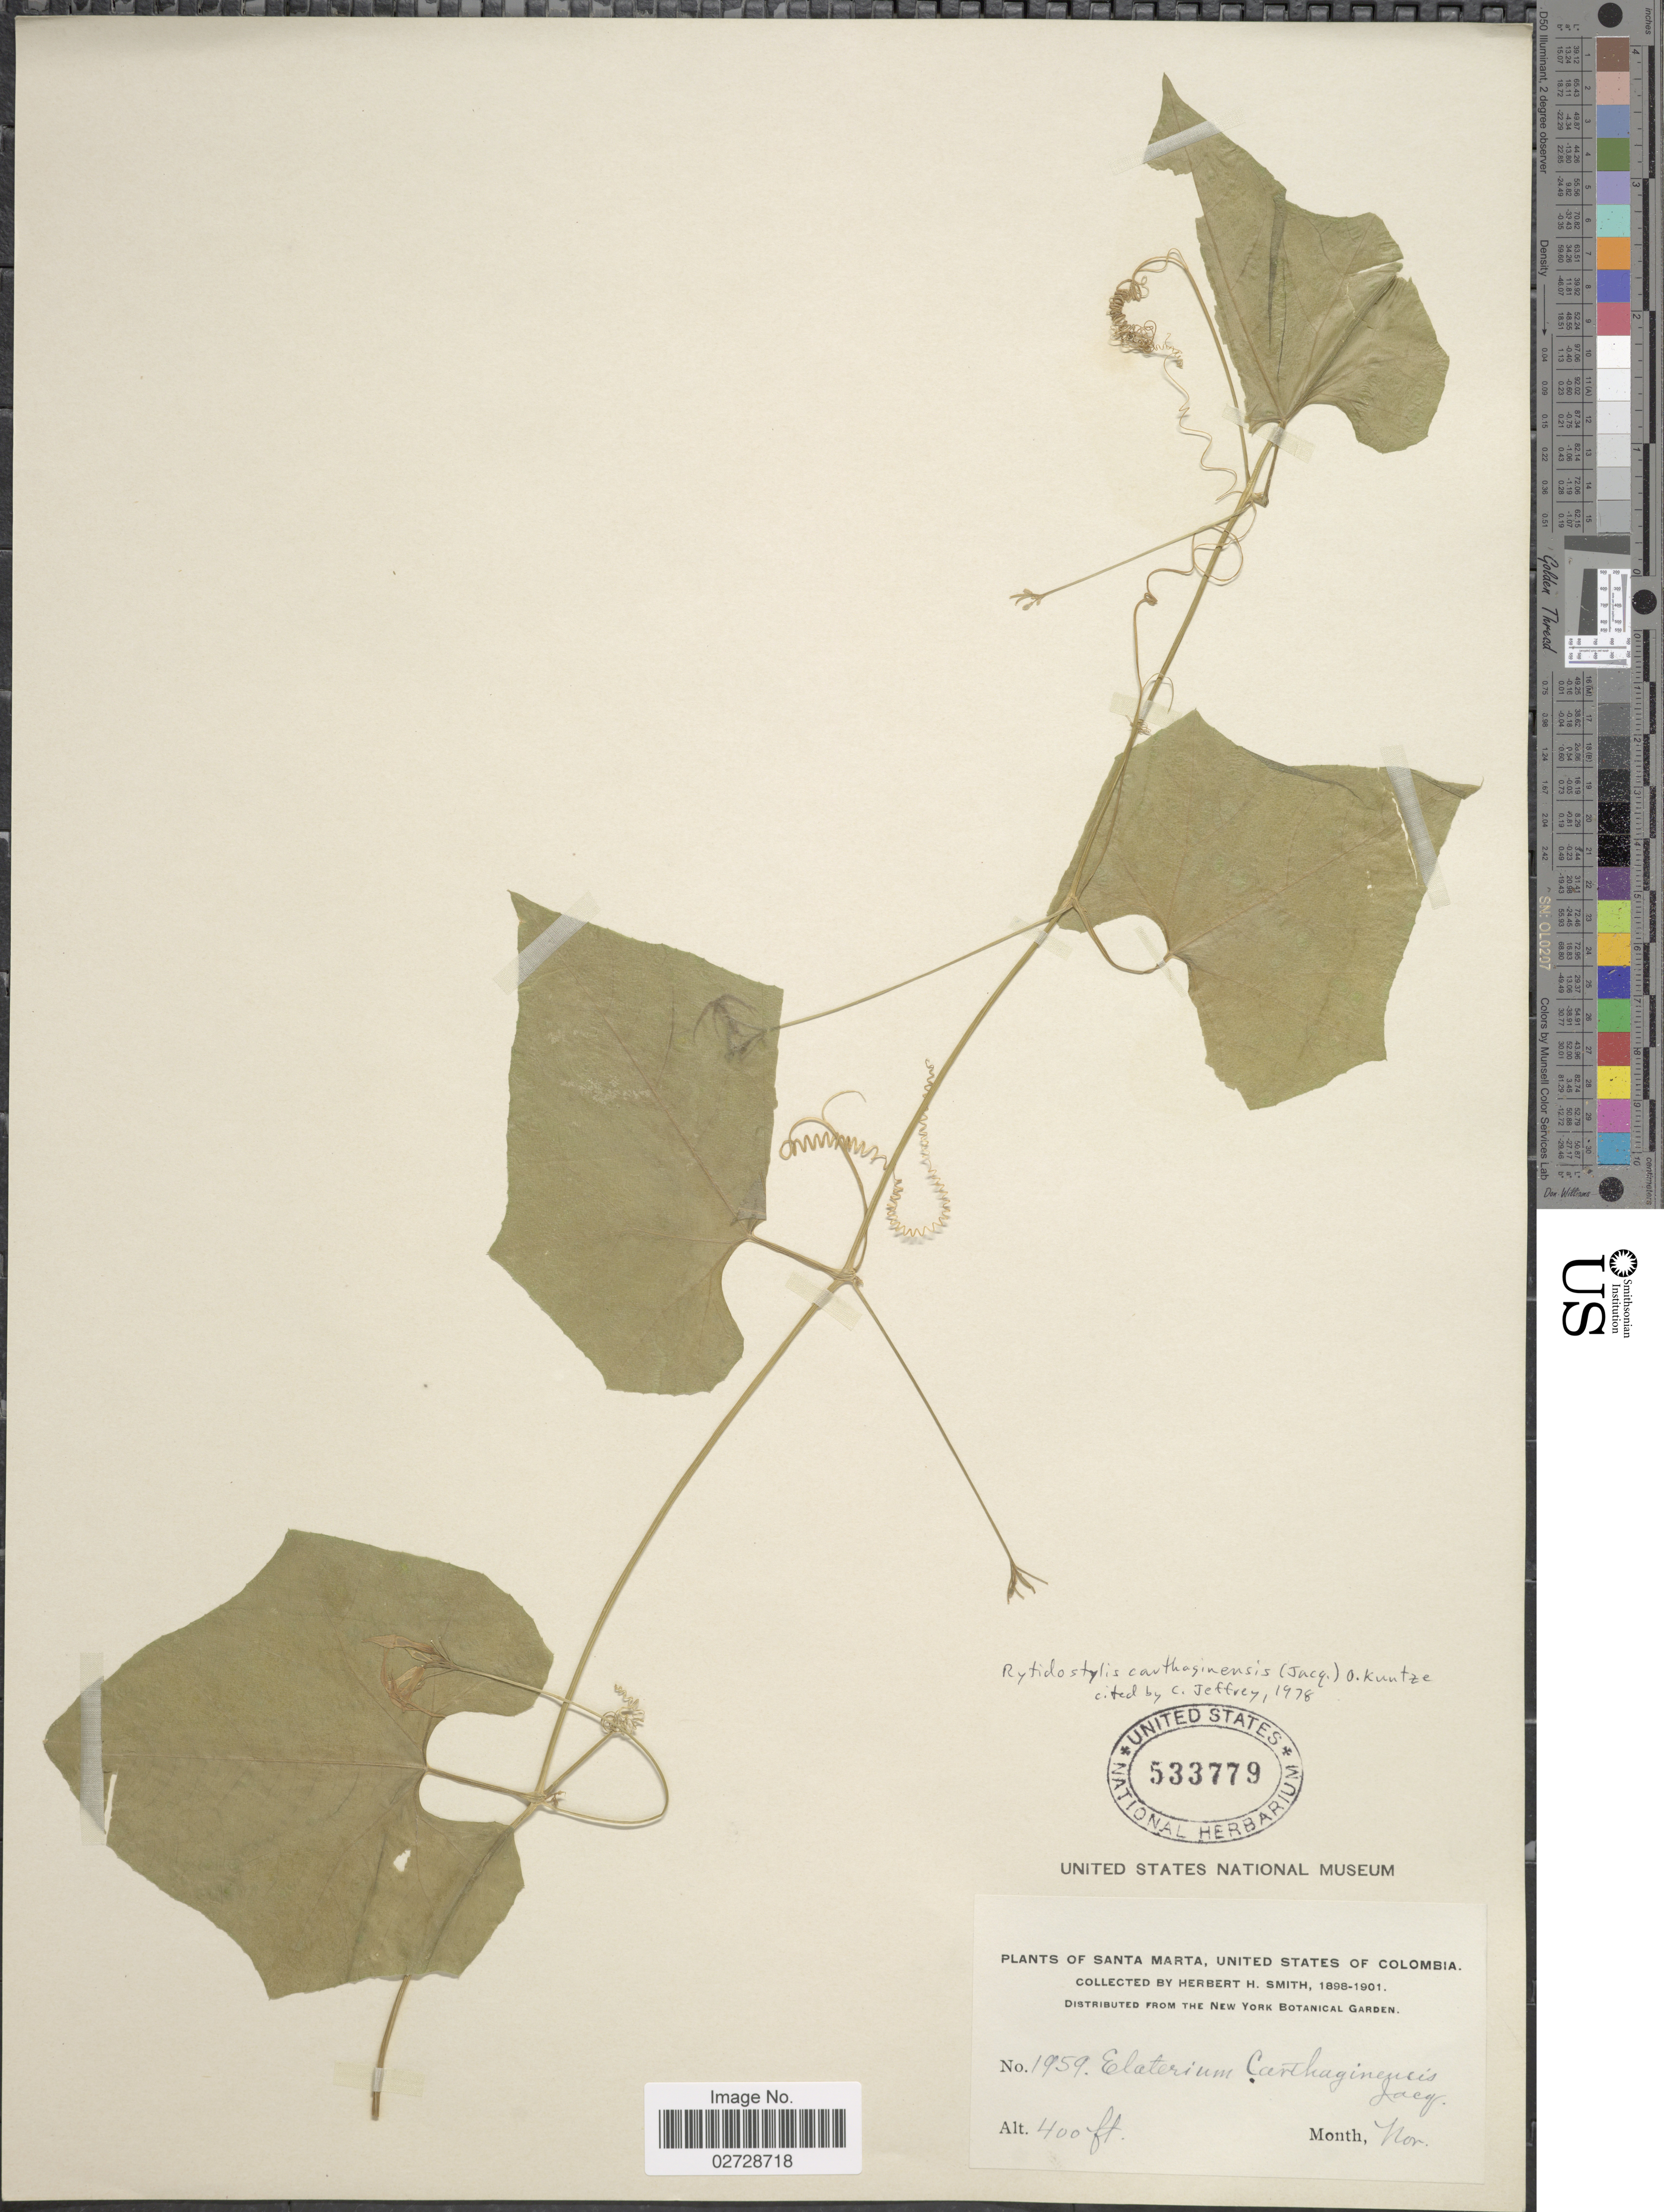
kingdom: Plantae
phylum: Tracheophyta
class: Magnoliopsida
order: Cucurbitales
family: Cucurbitaceae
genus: Cyclanthera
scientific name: Cyclanthera carthagenensis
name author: (Jacq.) H. Schaef. & S.S. Renner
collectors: Herbert H. Smith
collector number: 1959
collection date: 1898-11/1901-11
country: Colombia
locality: Santa Marta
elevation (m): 122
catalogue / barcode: US 533779